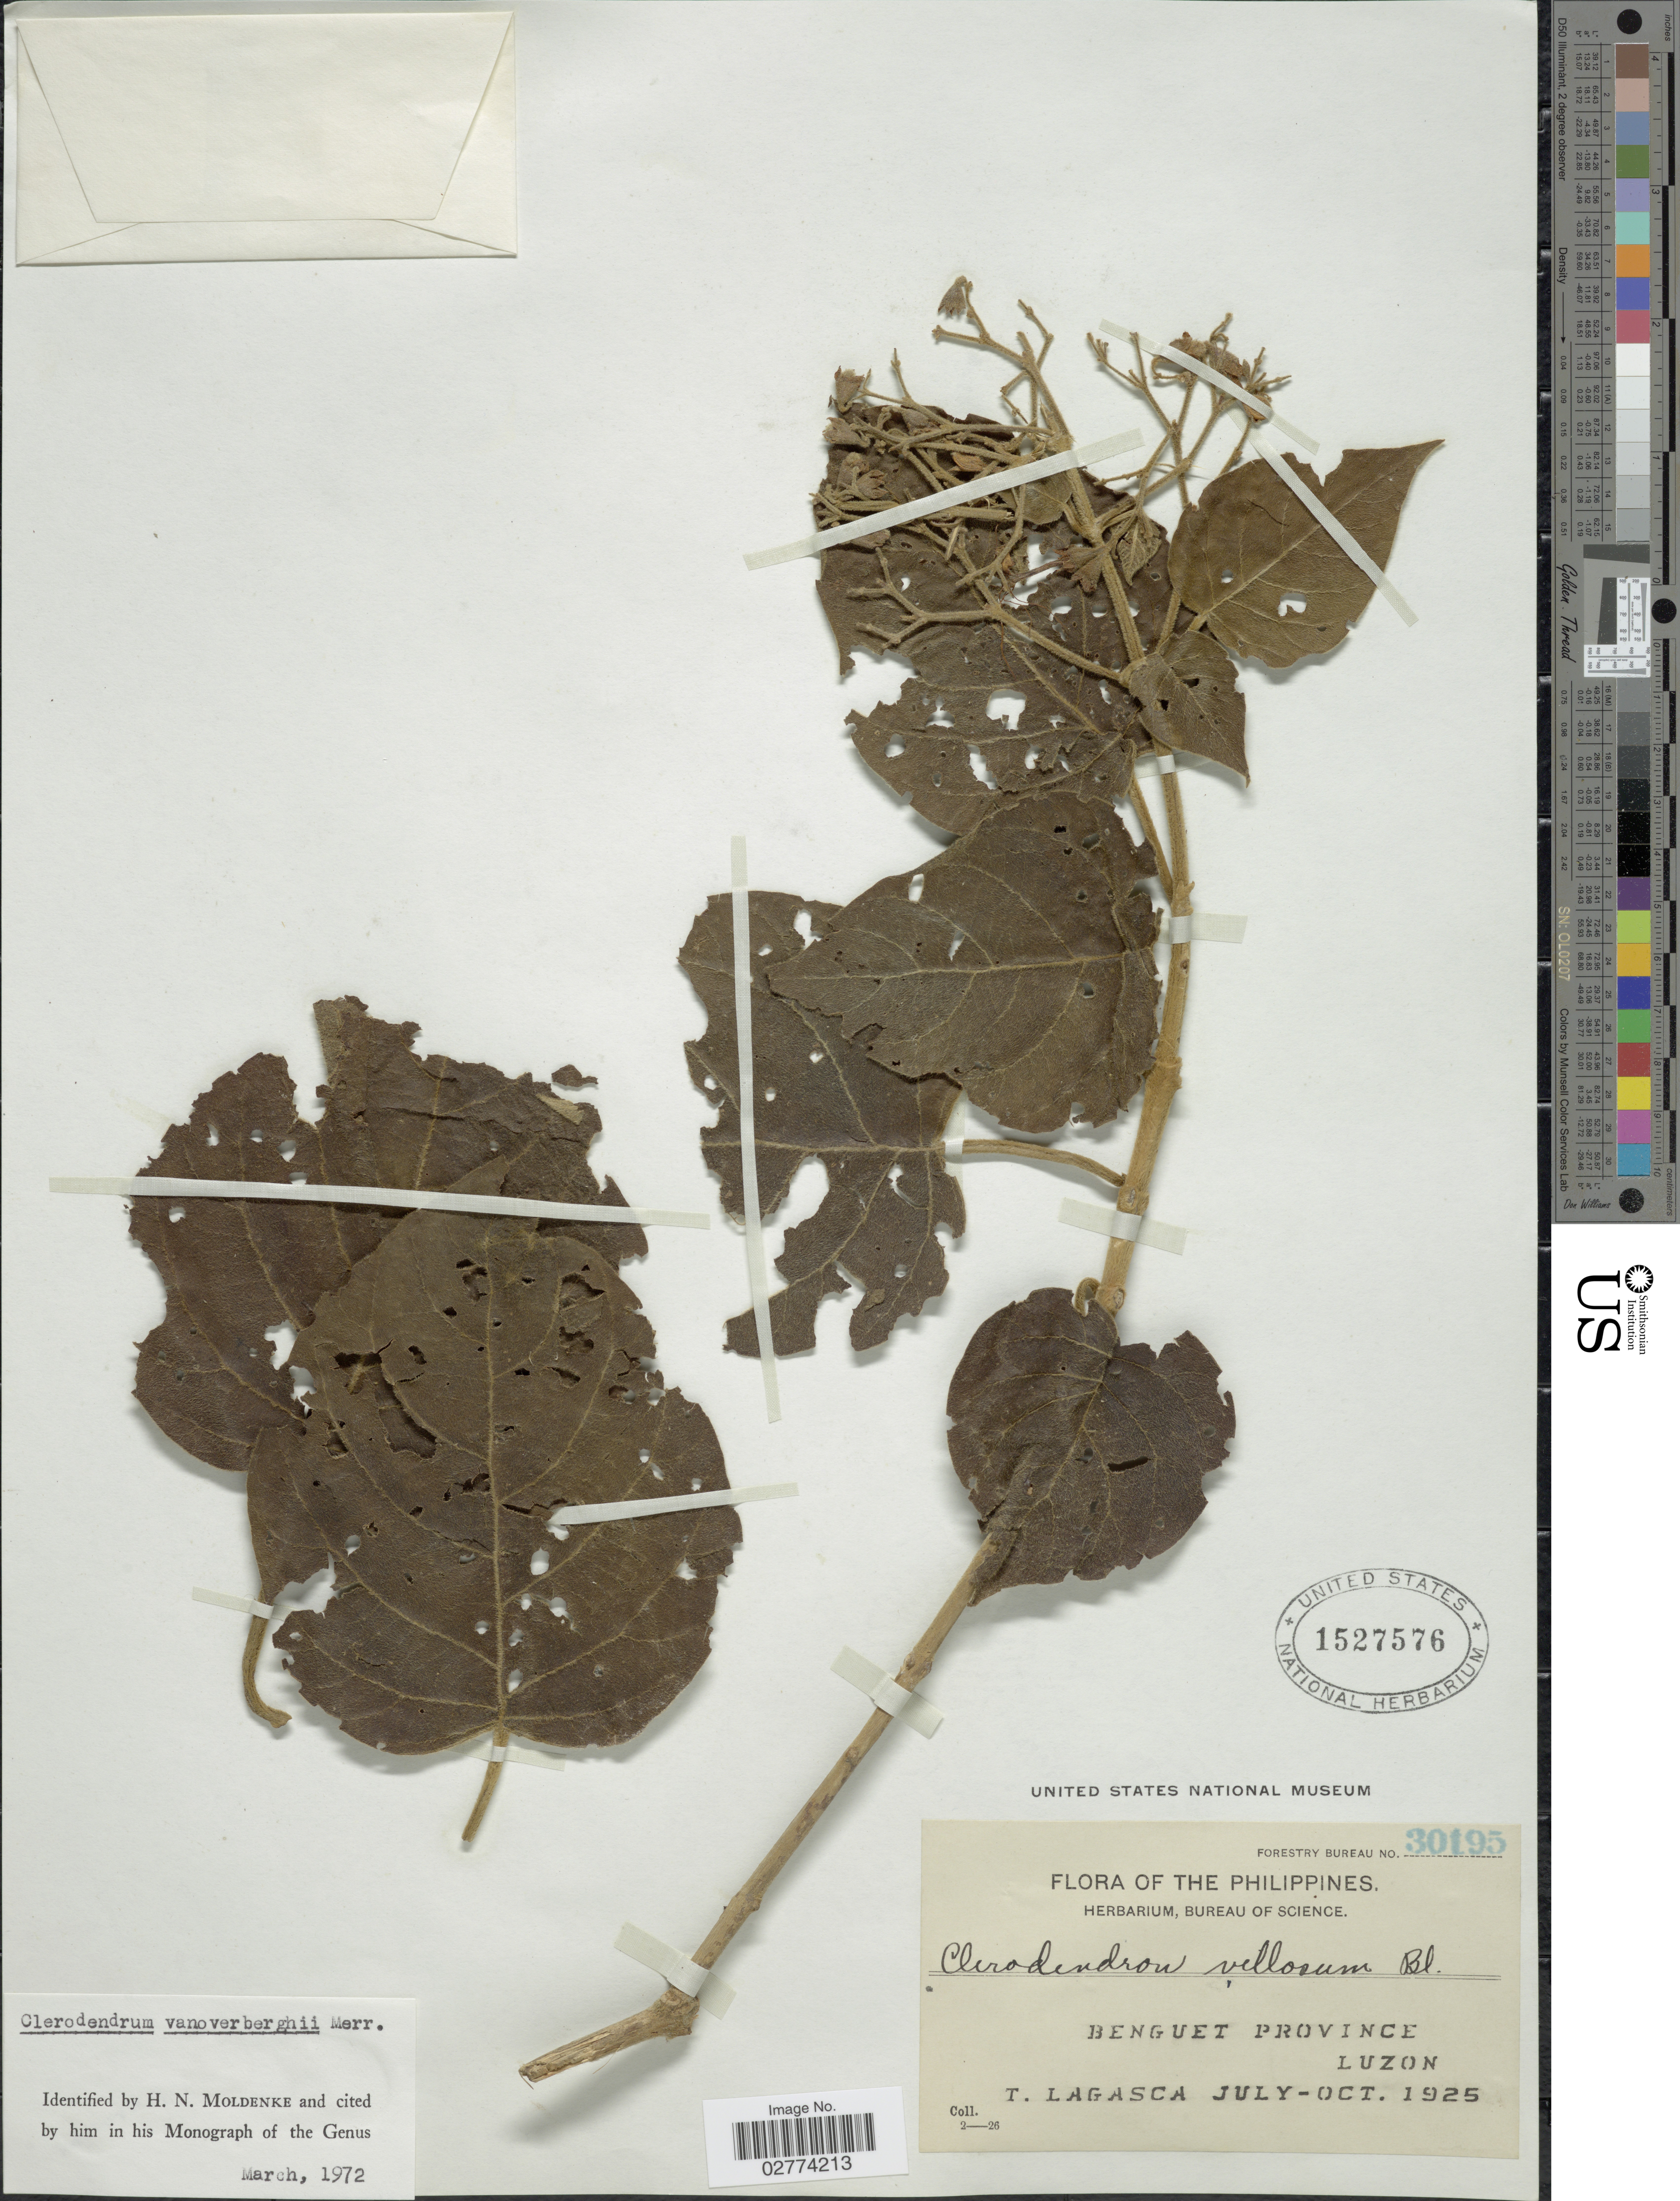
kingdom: Plantae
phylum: Tracheophyta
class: Magnoliopsida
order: Lamiales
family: Lamiaceae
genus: Clerodendrum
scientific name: Clerodendrum vanoverberghii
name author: Merr.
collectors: T. Lagasca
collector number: Forestry Bureau 30195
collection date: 1925-07/1925-10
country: Philippines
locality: Benguet Province. Luzon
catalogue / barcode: US 1527576